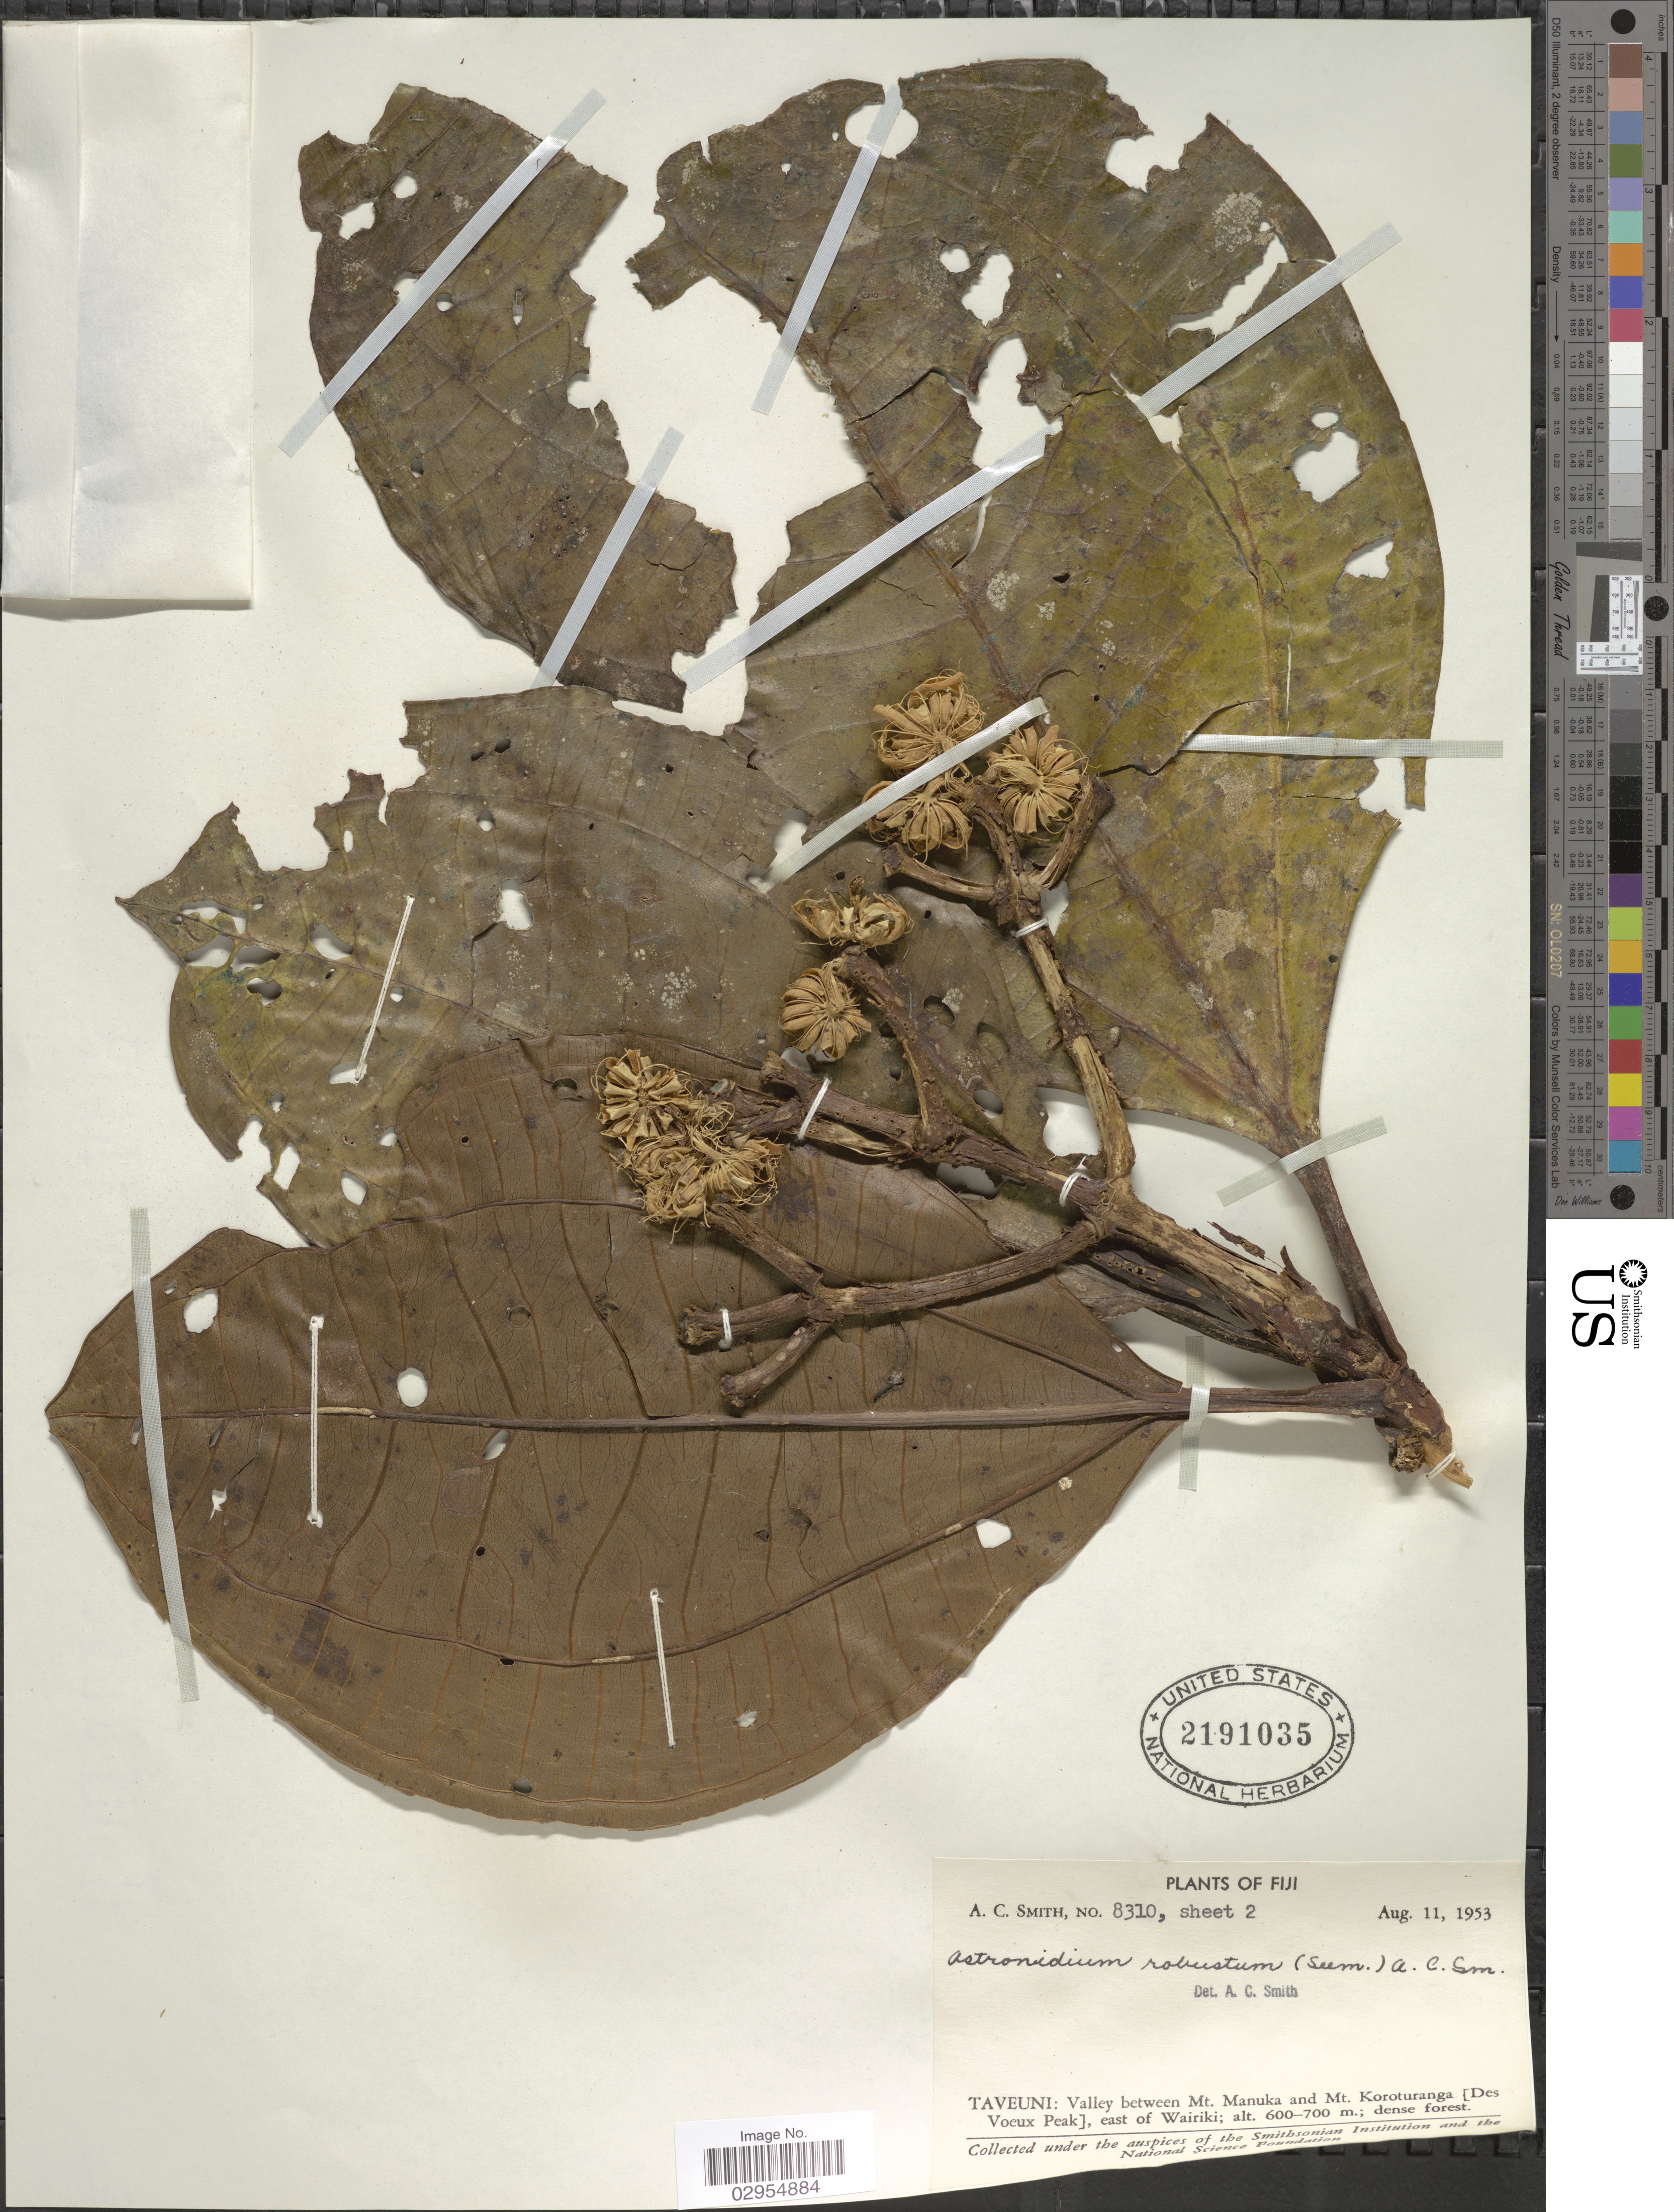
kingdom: Plantae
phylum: Tracheophyta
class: Magnoliopsida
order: Myrtales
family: Melastomataceae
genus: Astronidium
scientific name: Astronidium robustum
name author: (Seem.) A.C. Sm.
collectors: A. C. Smith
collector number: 8310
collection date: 1953-08-11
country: Fiji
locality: Taveuni: Valley between Mt. Manuka and Mt. Koroturanga [Des Voeux Peak], east of Wairiki.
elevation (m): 600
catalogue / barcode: US 2191035